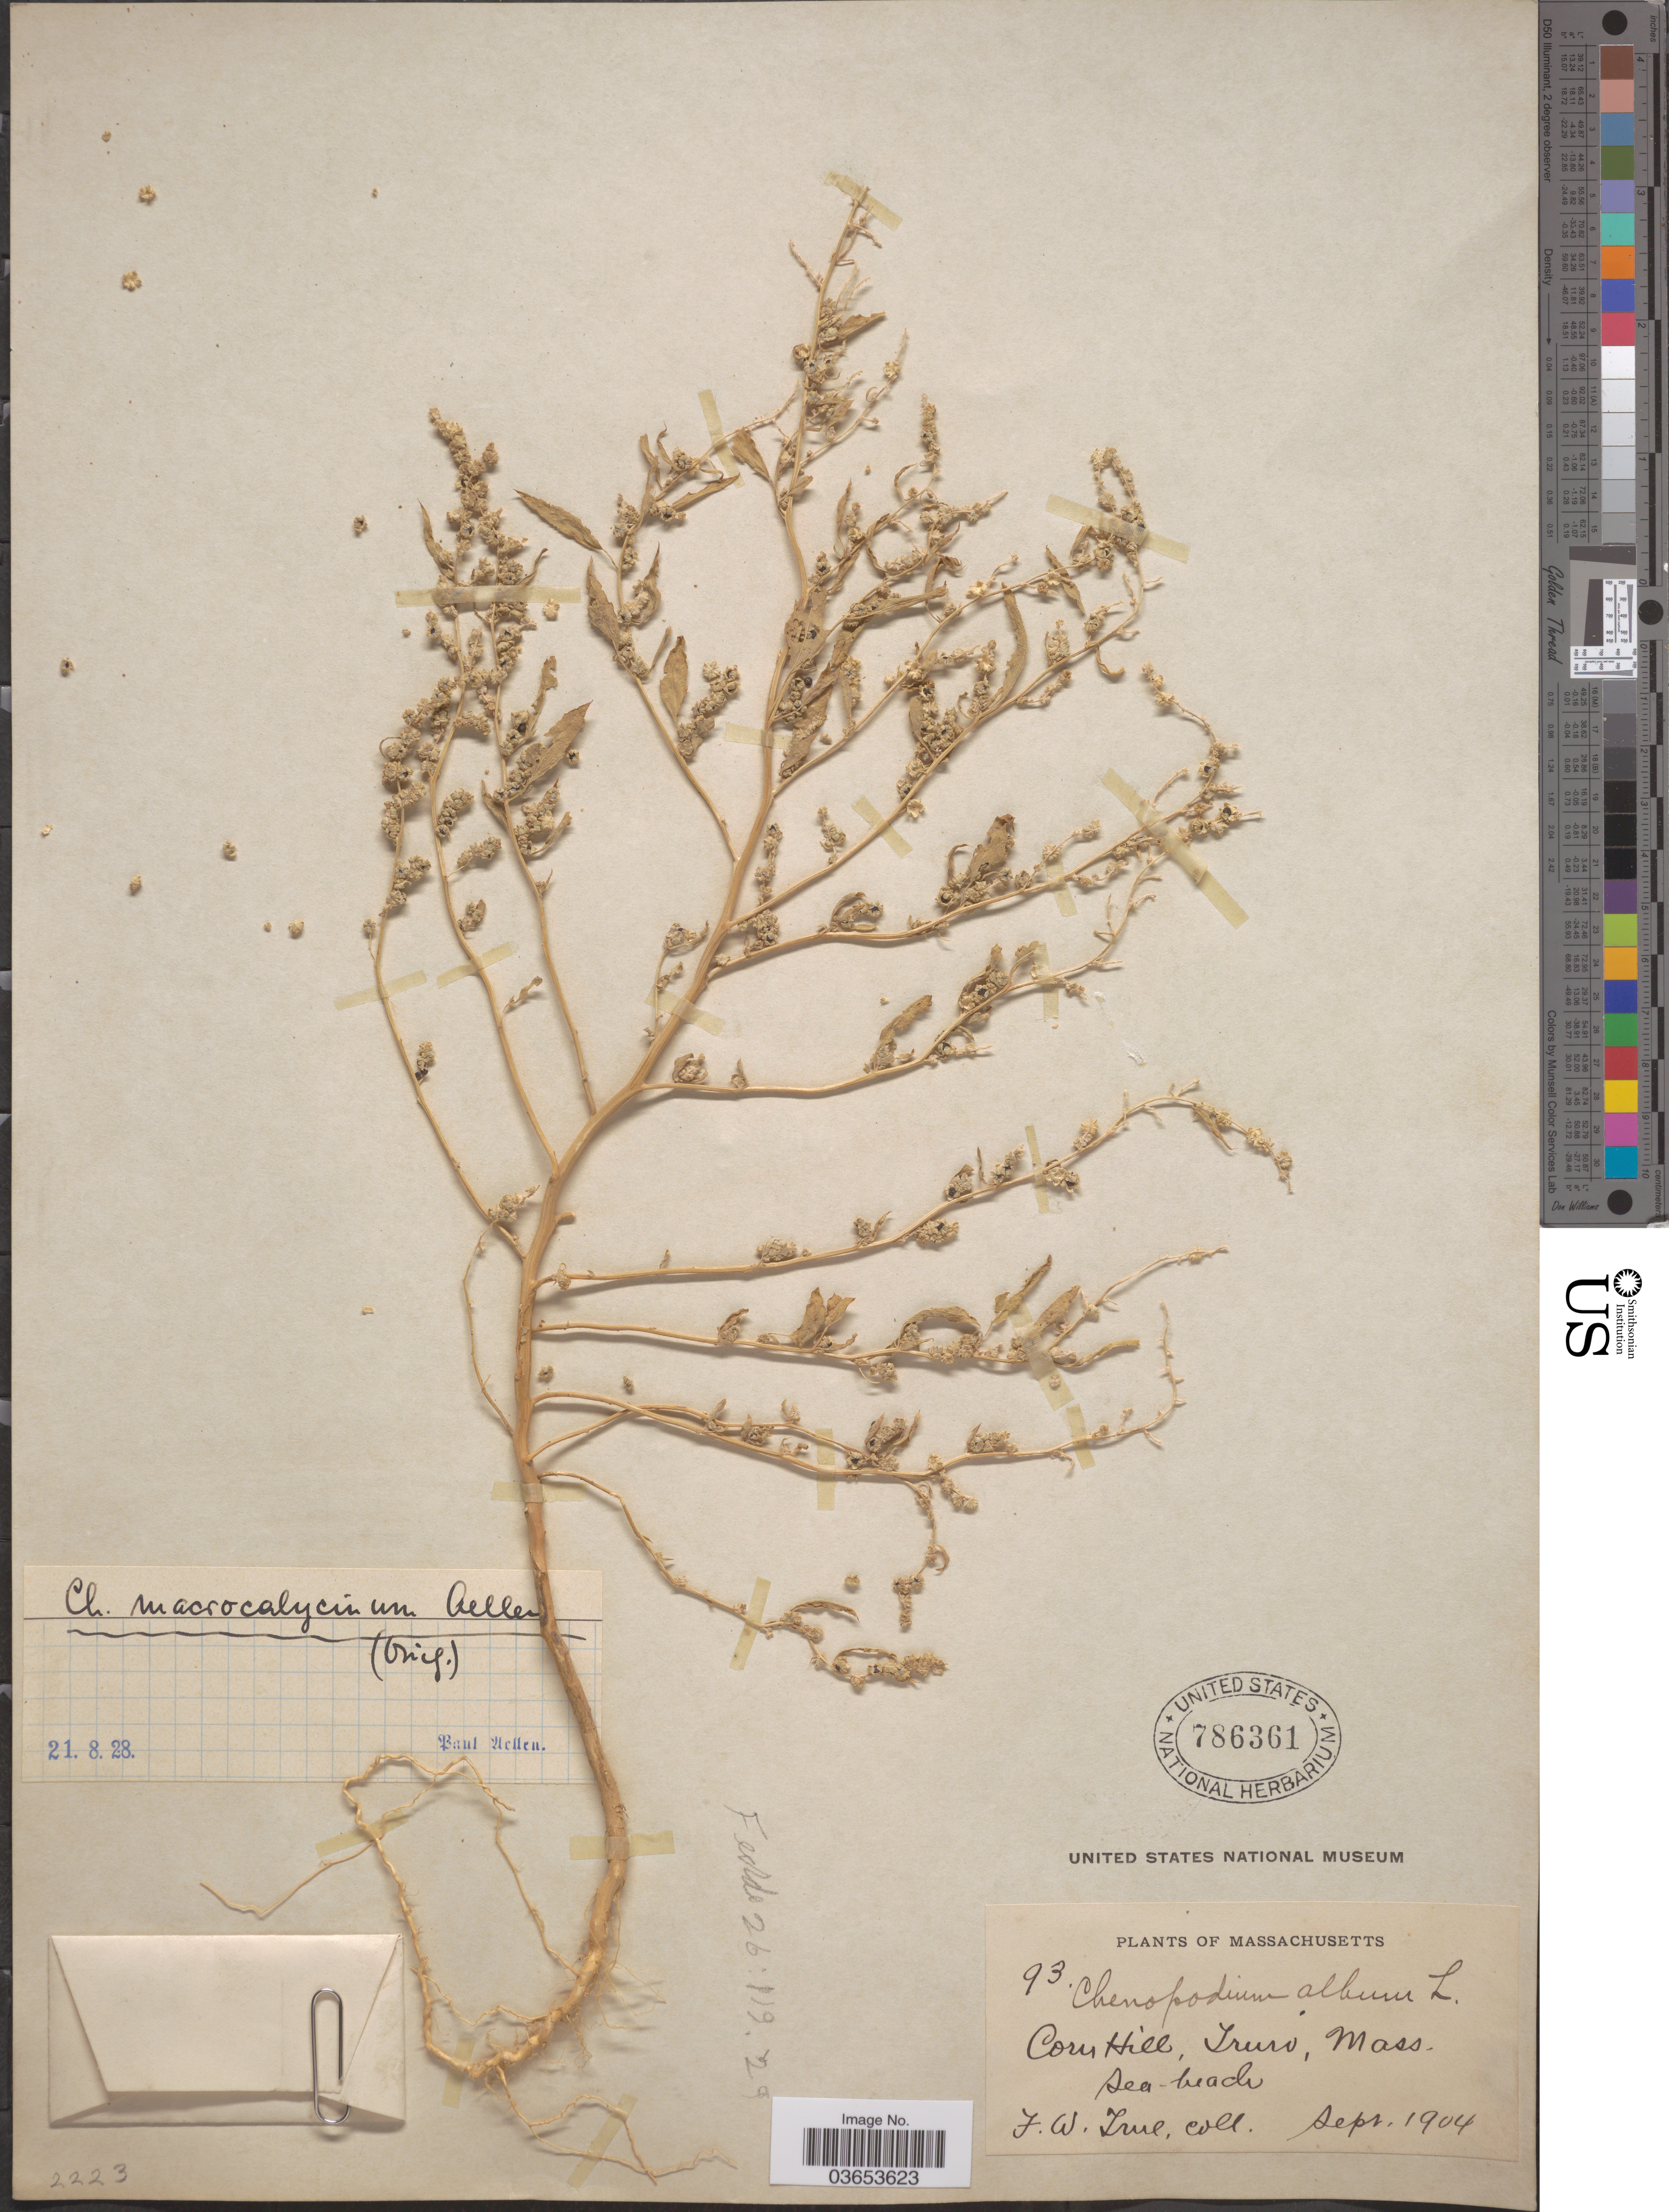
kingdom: Plantae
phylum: Tracheophyta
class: Magnoliopsida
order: Caryophyllales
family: Amaranthaceae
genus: Chenopodium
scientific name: Chenopodium macrocalycium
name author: Aellen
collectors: F. True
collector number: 93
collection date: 1904-09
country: United States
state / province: Massachusetts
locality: Corn Hill, Truro.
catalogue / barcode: US 786361